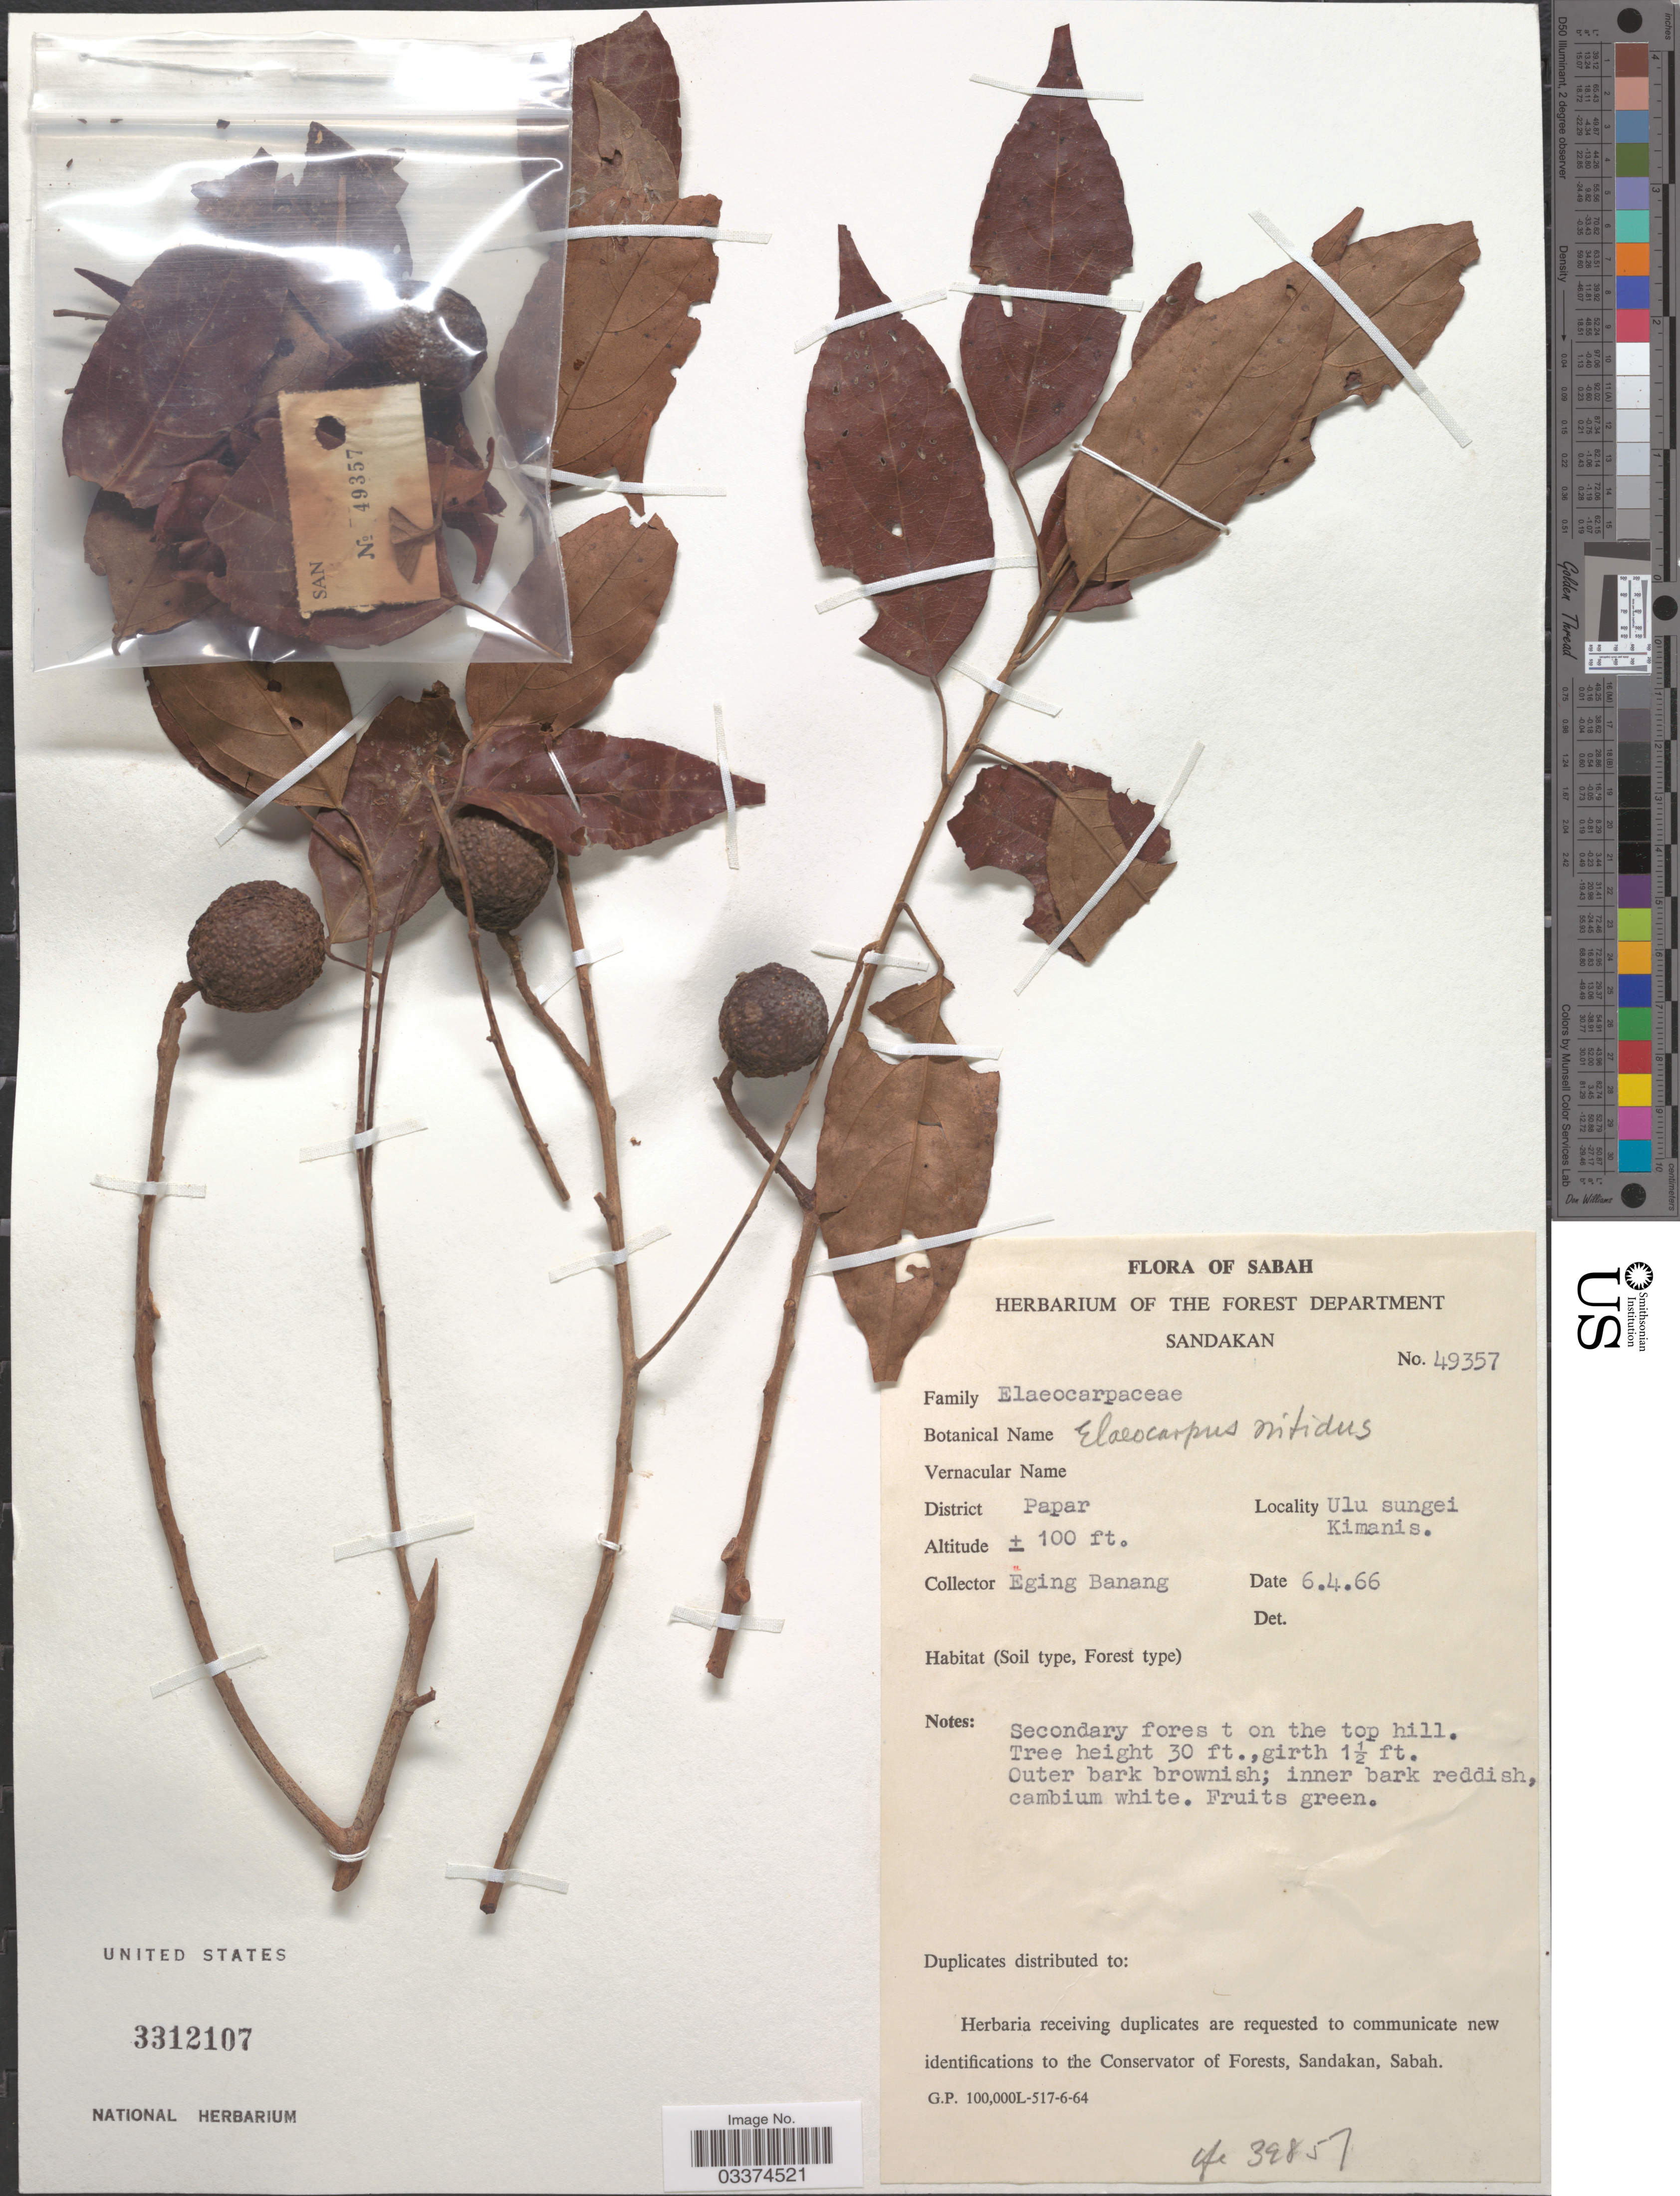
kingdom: Plantae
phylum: Tracheophyta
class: Magnoliopsida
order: Oxalidales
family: Elaeocarpaceae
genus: Elaeocarpus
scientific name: Elaeocarpus nitidus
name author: Jack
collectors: E. Banang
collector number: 49357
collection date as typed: Transcribed d/m/y: 6/4/66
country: Malaysia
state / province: Sabah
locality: District Papar, Ulu sungei Kimanis.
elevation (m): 30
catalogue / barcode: US 3312107